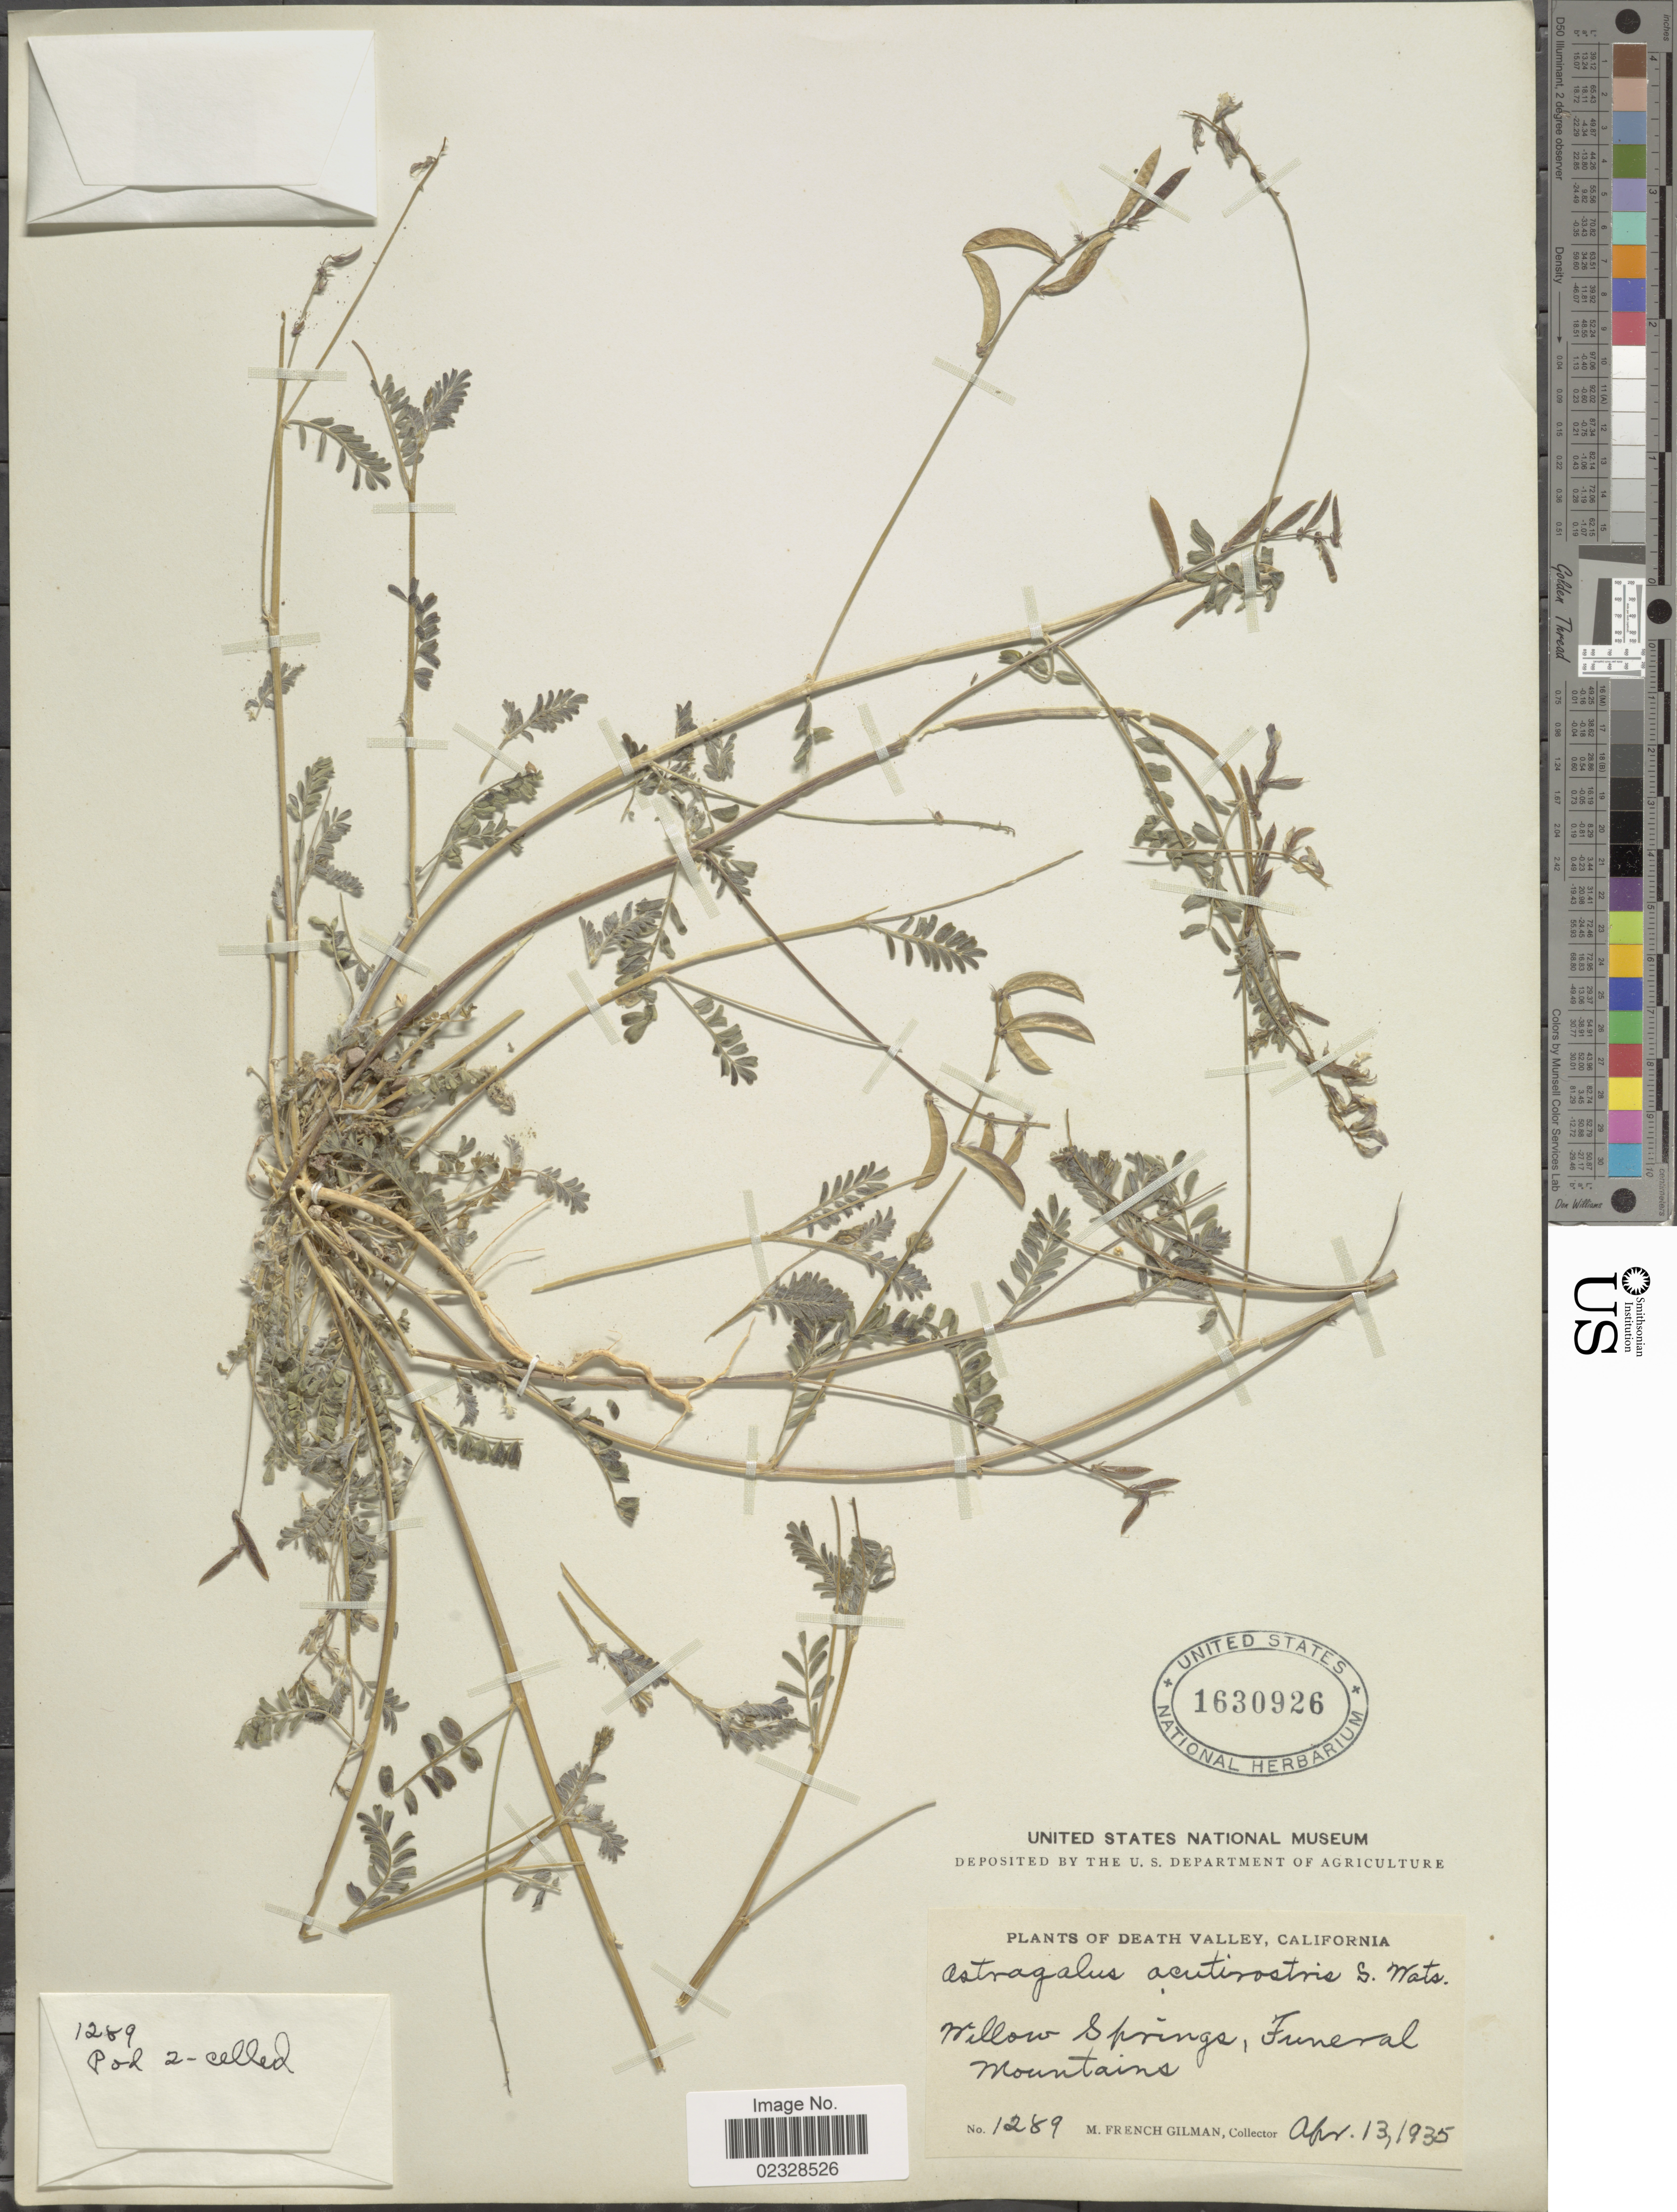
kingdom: Plantae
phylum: Tracheophyta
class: Magnoliopsida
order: Fabales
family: Fabaceae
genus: Astragalus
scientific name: Astragalus acutirostris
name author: S. Watson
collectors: M. F. Gilman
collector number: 1289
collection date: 1935-04-13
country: United States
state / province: California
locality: Death Valley. Willow Springs, Funeral Mountains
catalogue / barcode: US 1630926